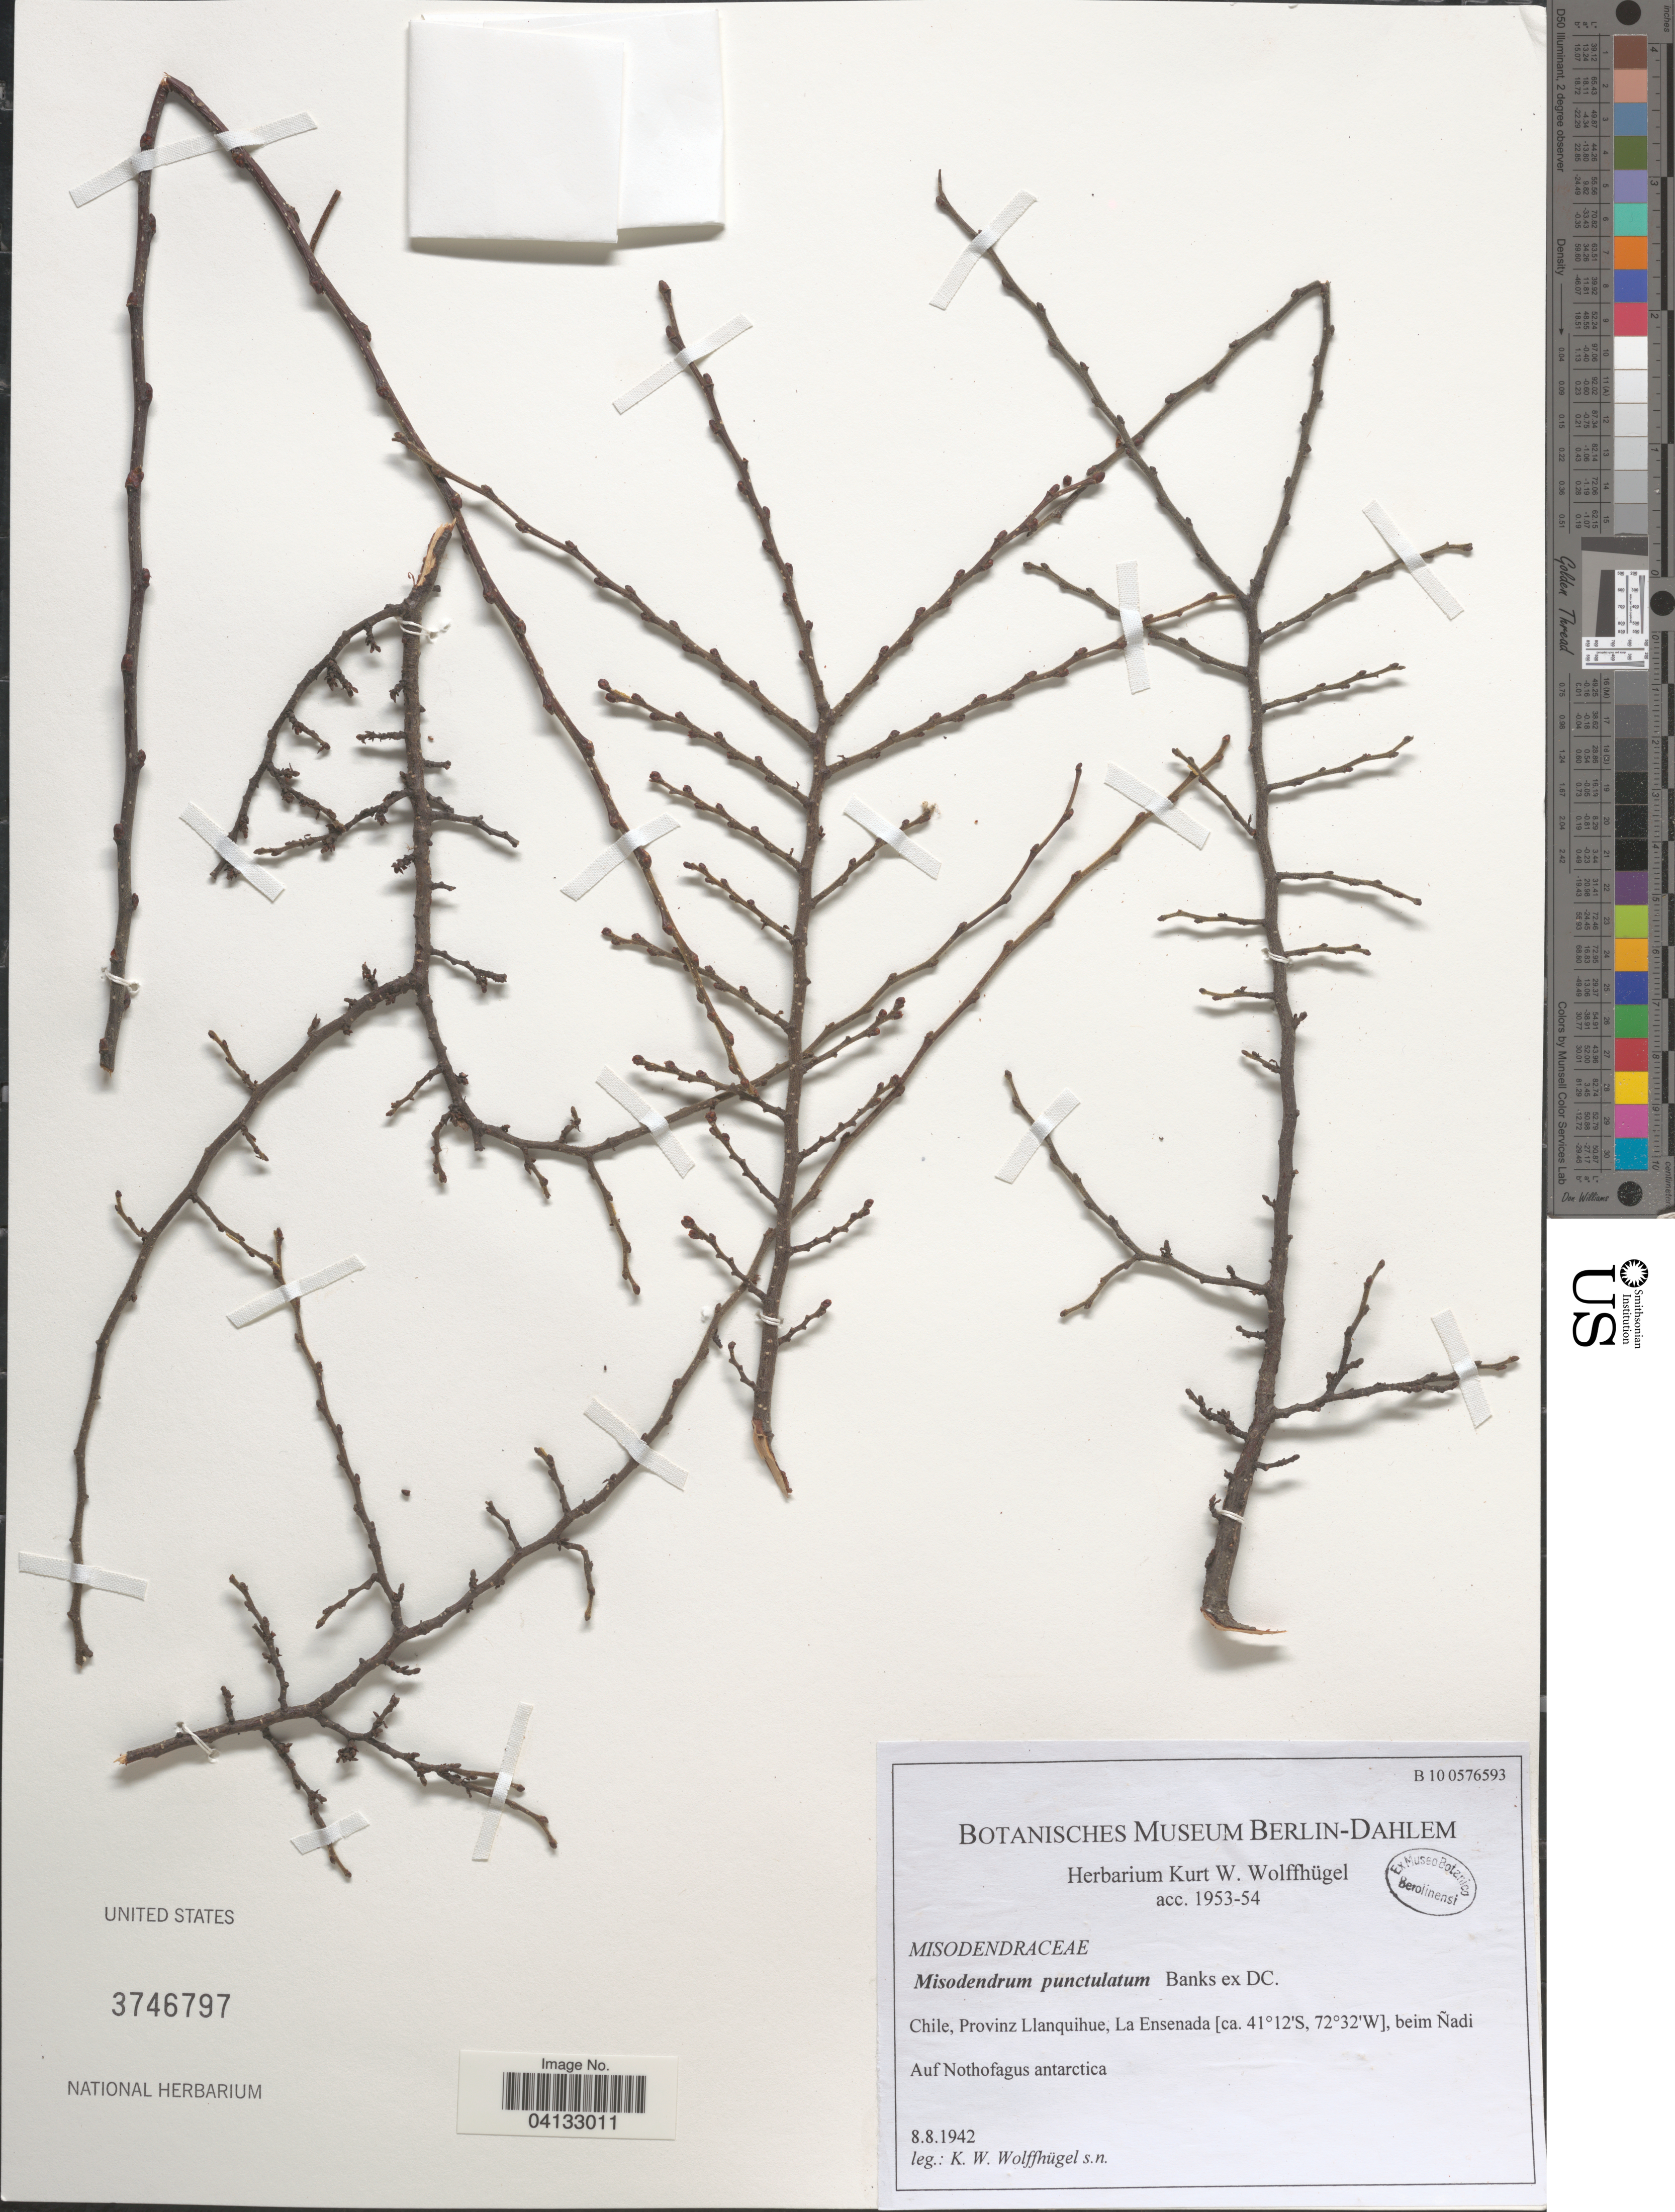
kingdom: Plantae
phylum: Tracheophyta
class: Magnoliopsida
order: Santalales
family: Misodendraceae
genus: Misodendrum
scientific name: Misodendrum punctulatum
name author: Sol. ex DC.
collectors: K. Wolffhugel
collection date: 1942-08-08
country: Chile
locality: Provinz Llanquihue, La Ensenada, beim Ñadi.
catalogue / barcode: US 3746797